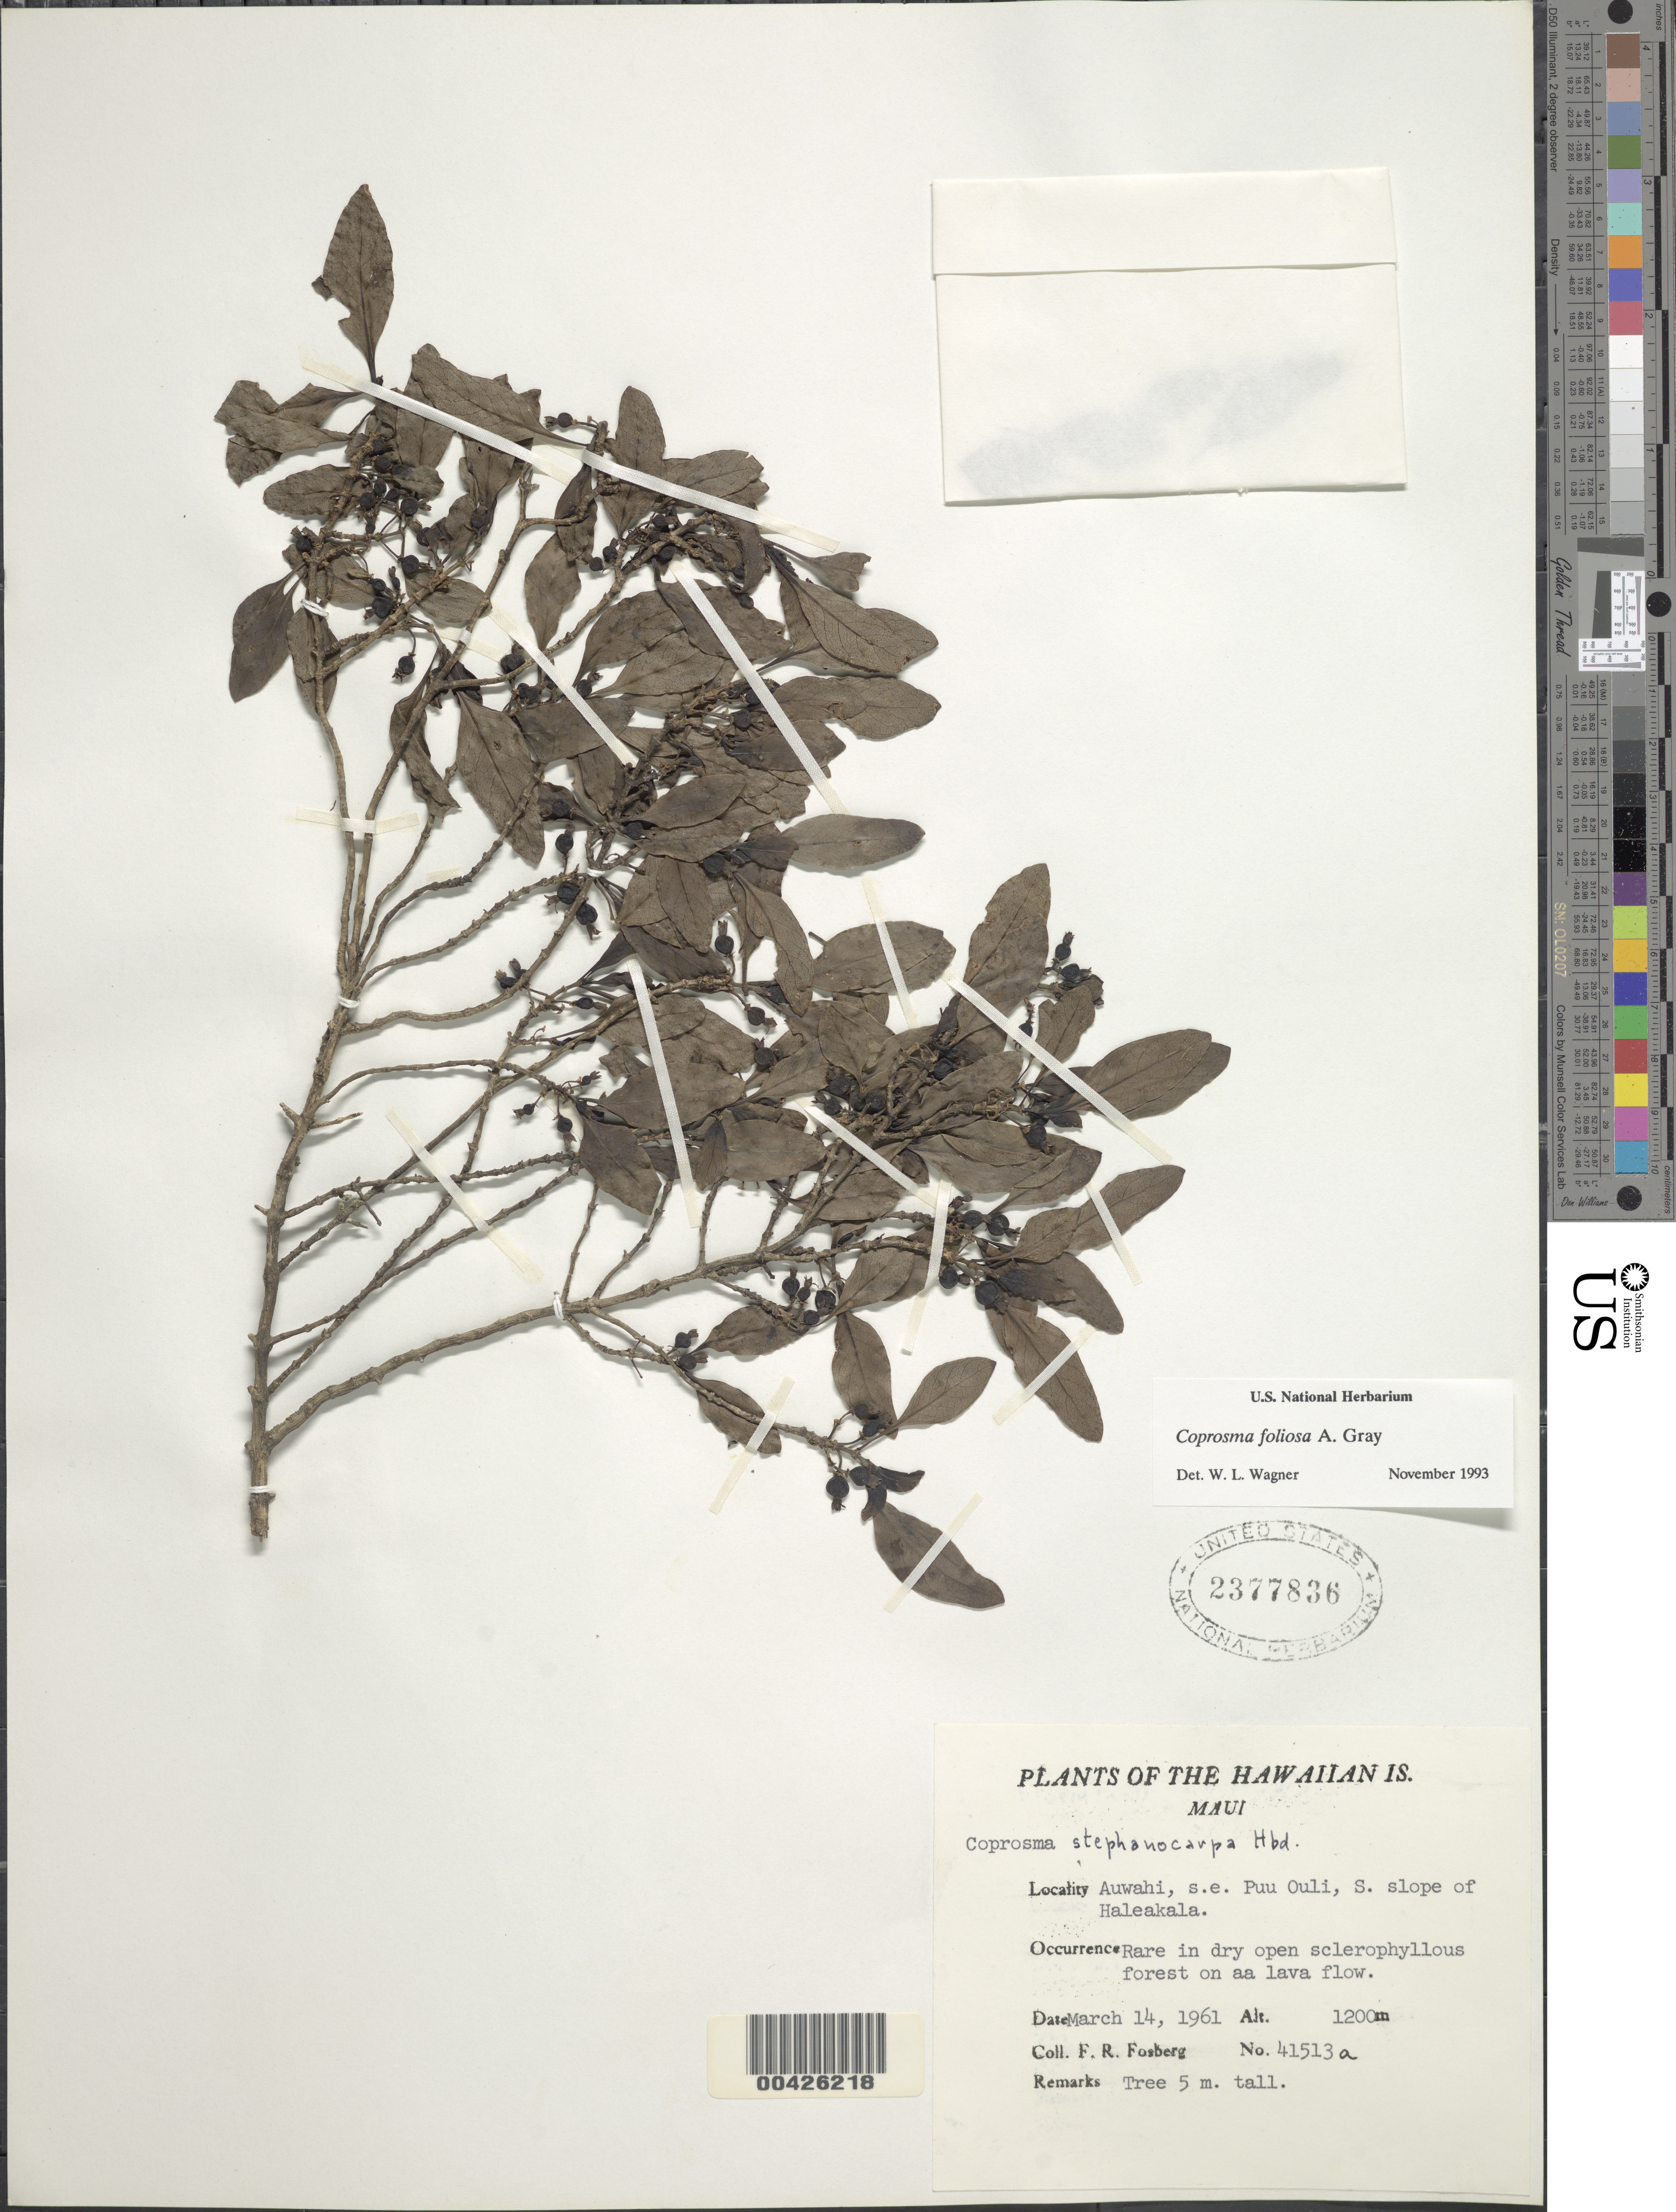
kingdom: Plantae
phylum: Tracheophyta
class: Magnoliopsida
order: Gentianales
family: Rubiaceae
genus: Coprosma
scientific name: Coprosma foliosa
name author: A. Gray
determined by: Wagner, W. L., (BOT), Smithsonian Institution - National Museum of Natural History (UNITED STATES)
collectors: F. R. Fosberg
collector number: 41513a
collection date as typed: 14 Mar 1961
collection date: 1961-03-14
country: United States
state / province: Hawaii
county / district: Maui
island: Maui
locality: Auwahi, SE Puu Ouli, S slope of Haleakala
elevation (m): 1200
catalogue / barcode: US 2377836